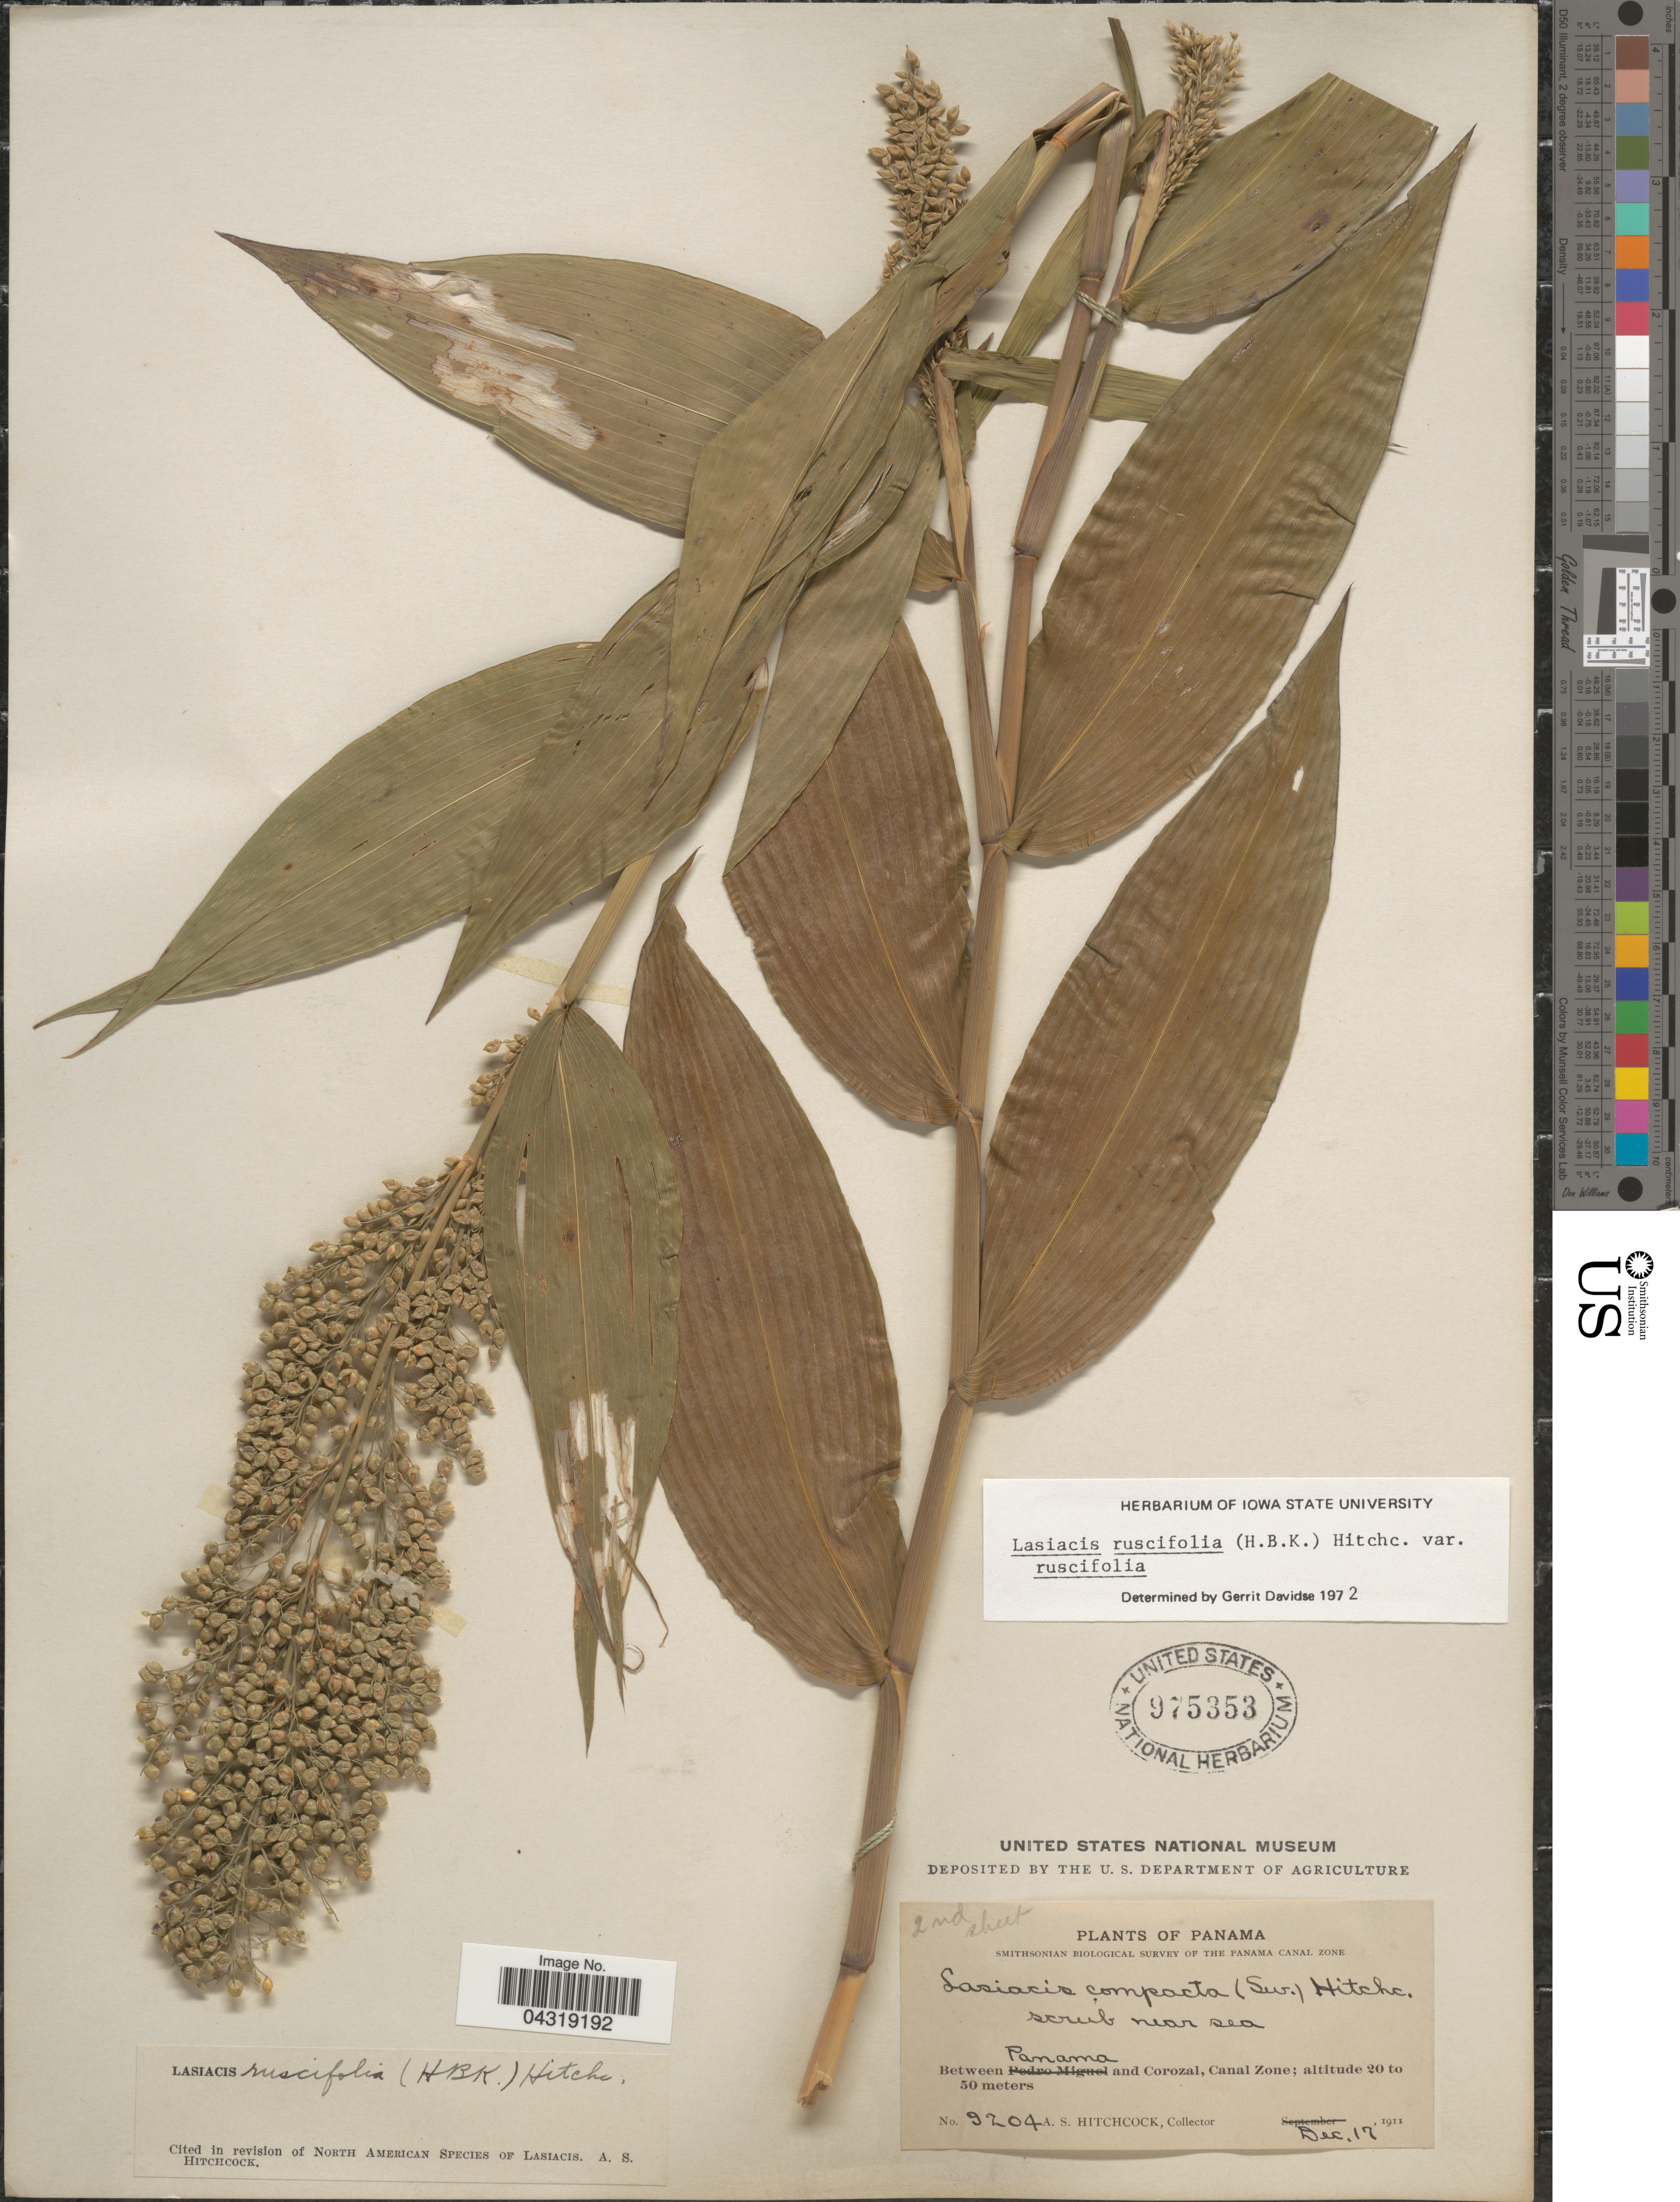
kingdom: Plantae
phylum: Tracheophyta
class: Liliopsida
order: Poales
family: Poaceae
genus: Lasiacis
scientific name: Lasiacis ruscifolia var. velutina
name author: (Swallen) Davidse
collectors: A. S. Hitchcock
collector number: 9204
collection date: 1911-12-17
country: Panama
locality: Smithsonian Biological Survey of the Panama Canal Zone. Between Panama and Corozal, Canal Zone.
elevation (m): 20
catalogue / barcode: US 975353